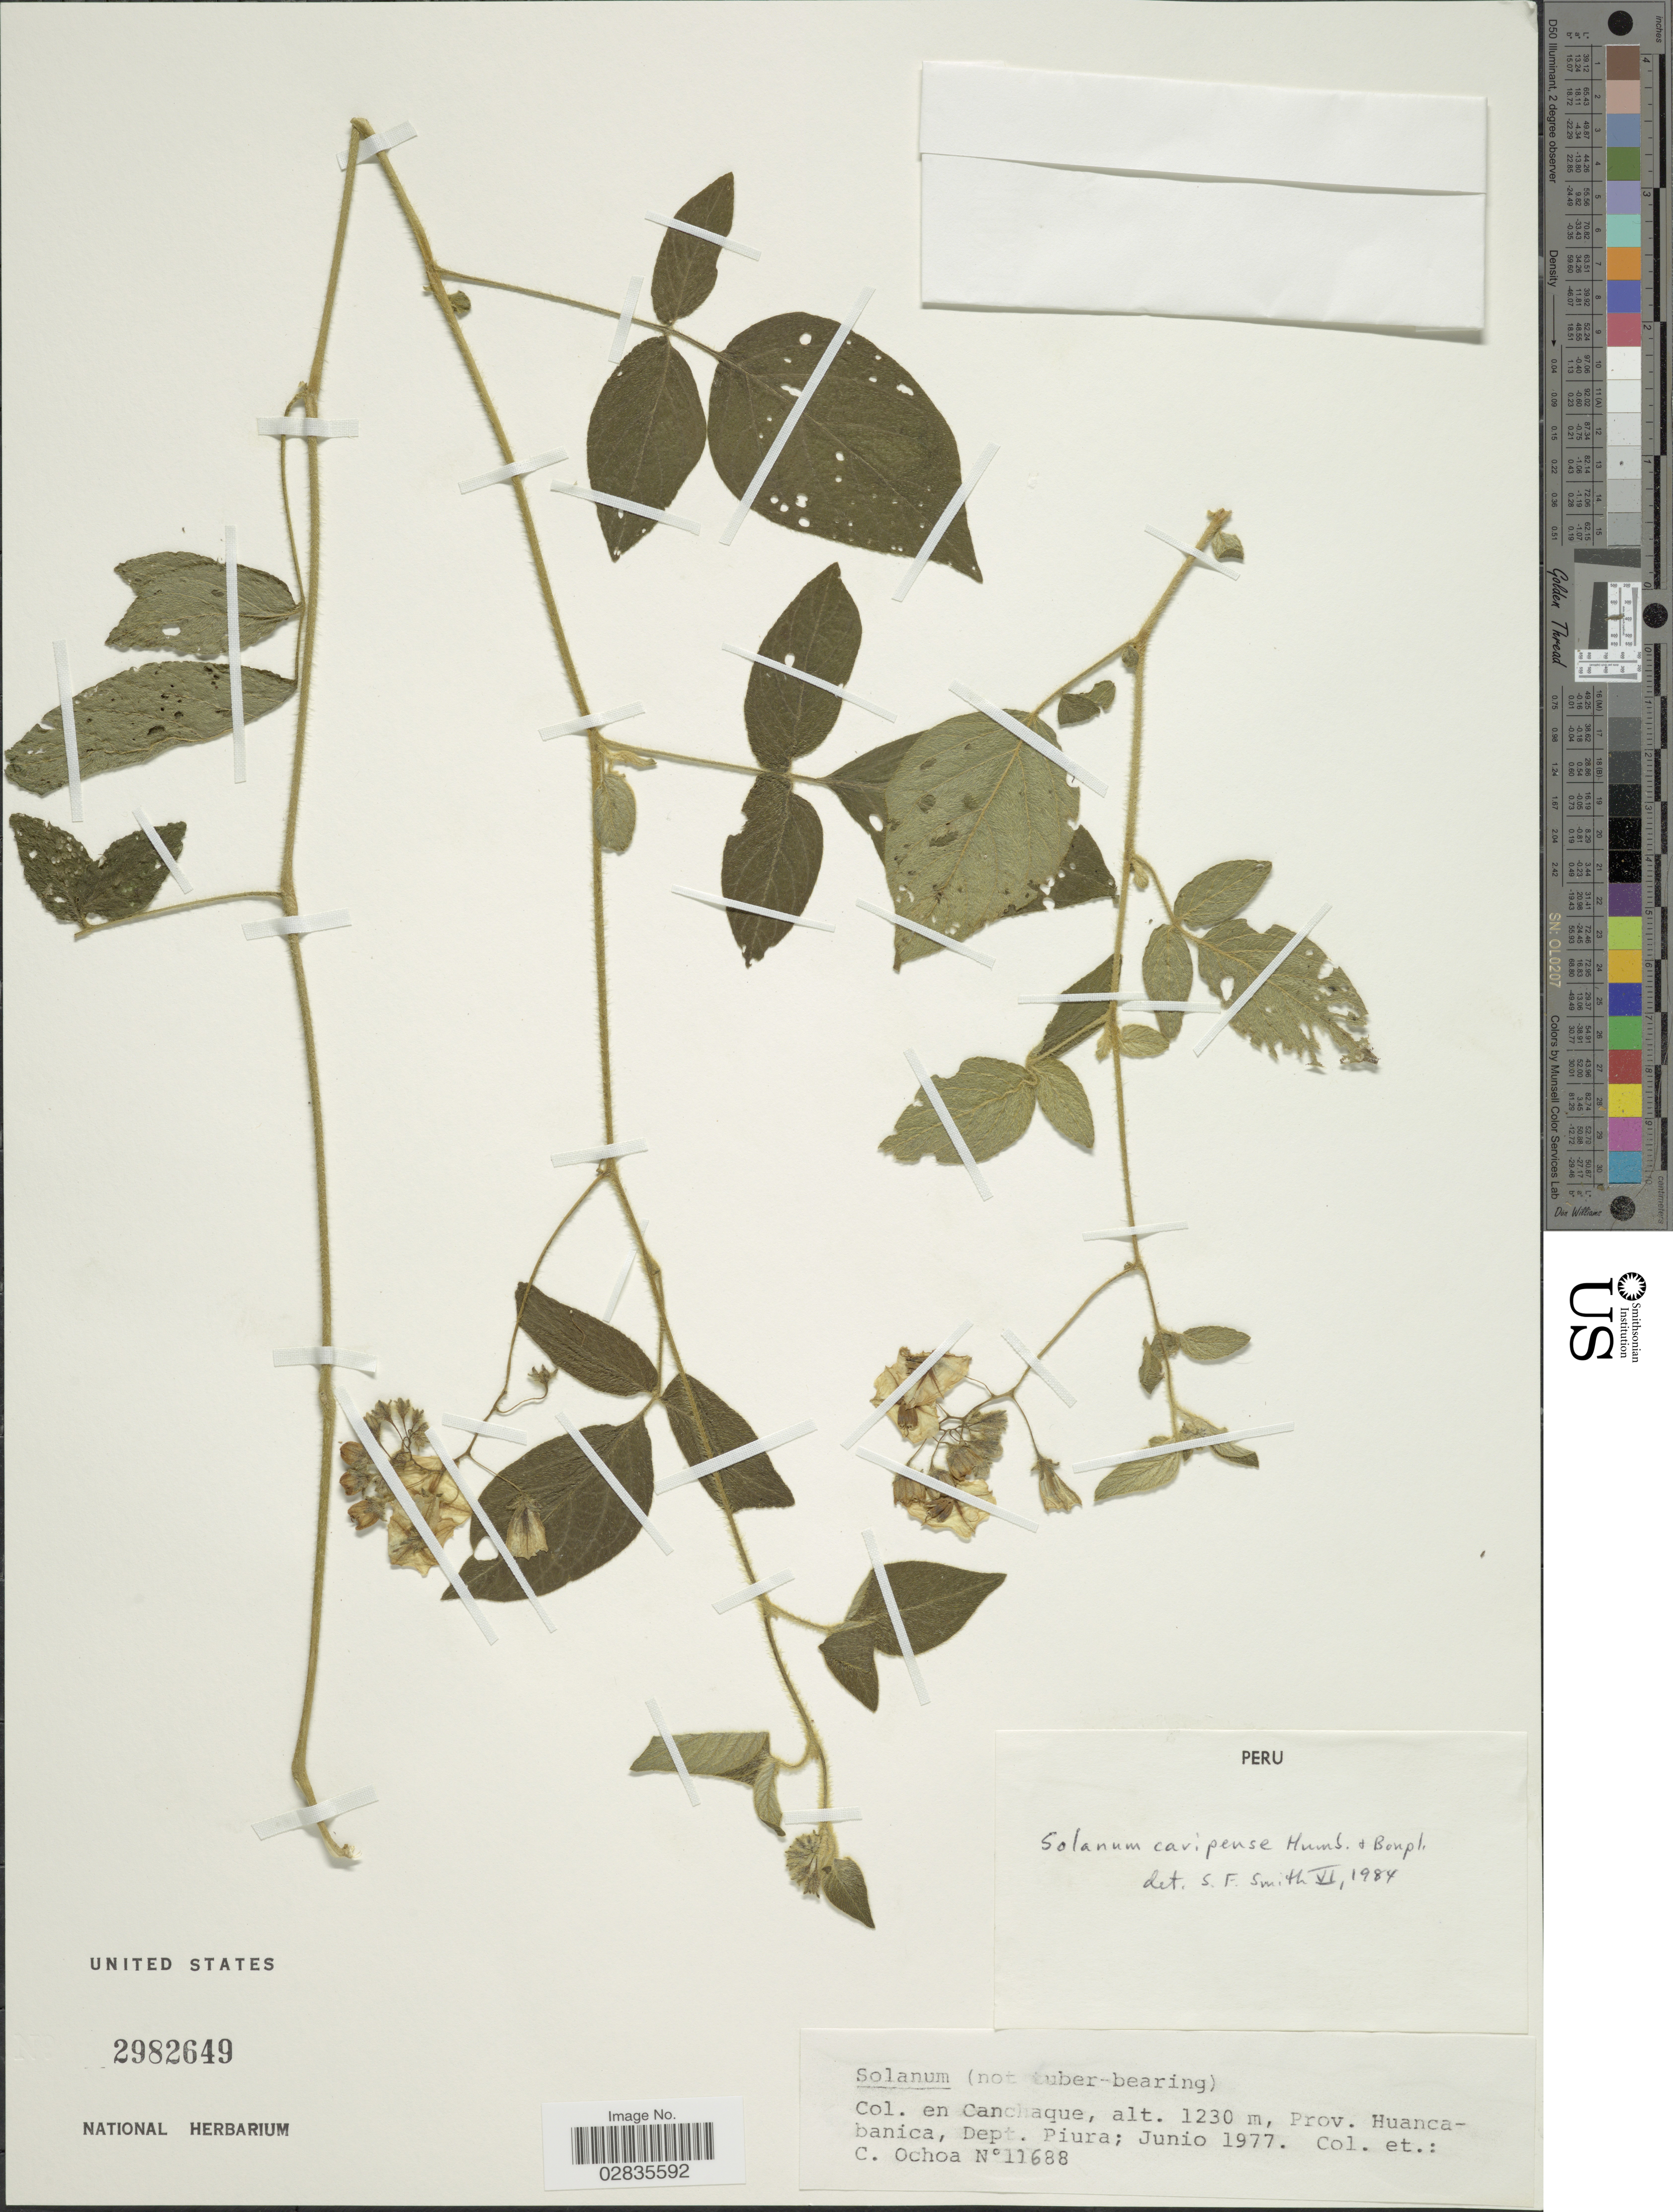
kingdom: Plantae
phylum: Tracheophyta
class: Magnoliopsida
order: Solanales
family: Solanaceae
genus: Solanum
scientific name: Solanum caripense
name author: Humb. & Bonpl. ex Dunal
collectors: C. Ochoa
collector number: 11688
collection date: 1977-06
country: Peru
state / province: Piura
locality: Canchaque, Prov. Huancabanica, Dept. Piura.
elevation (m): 1230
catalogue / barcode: US 2982649